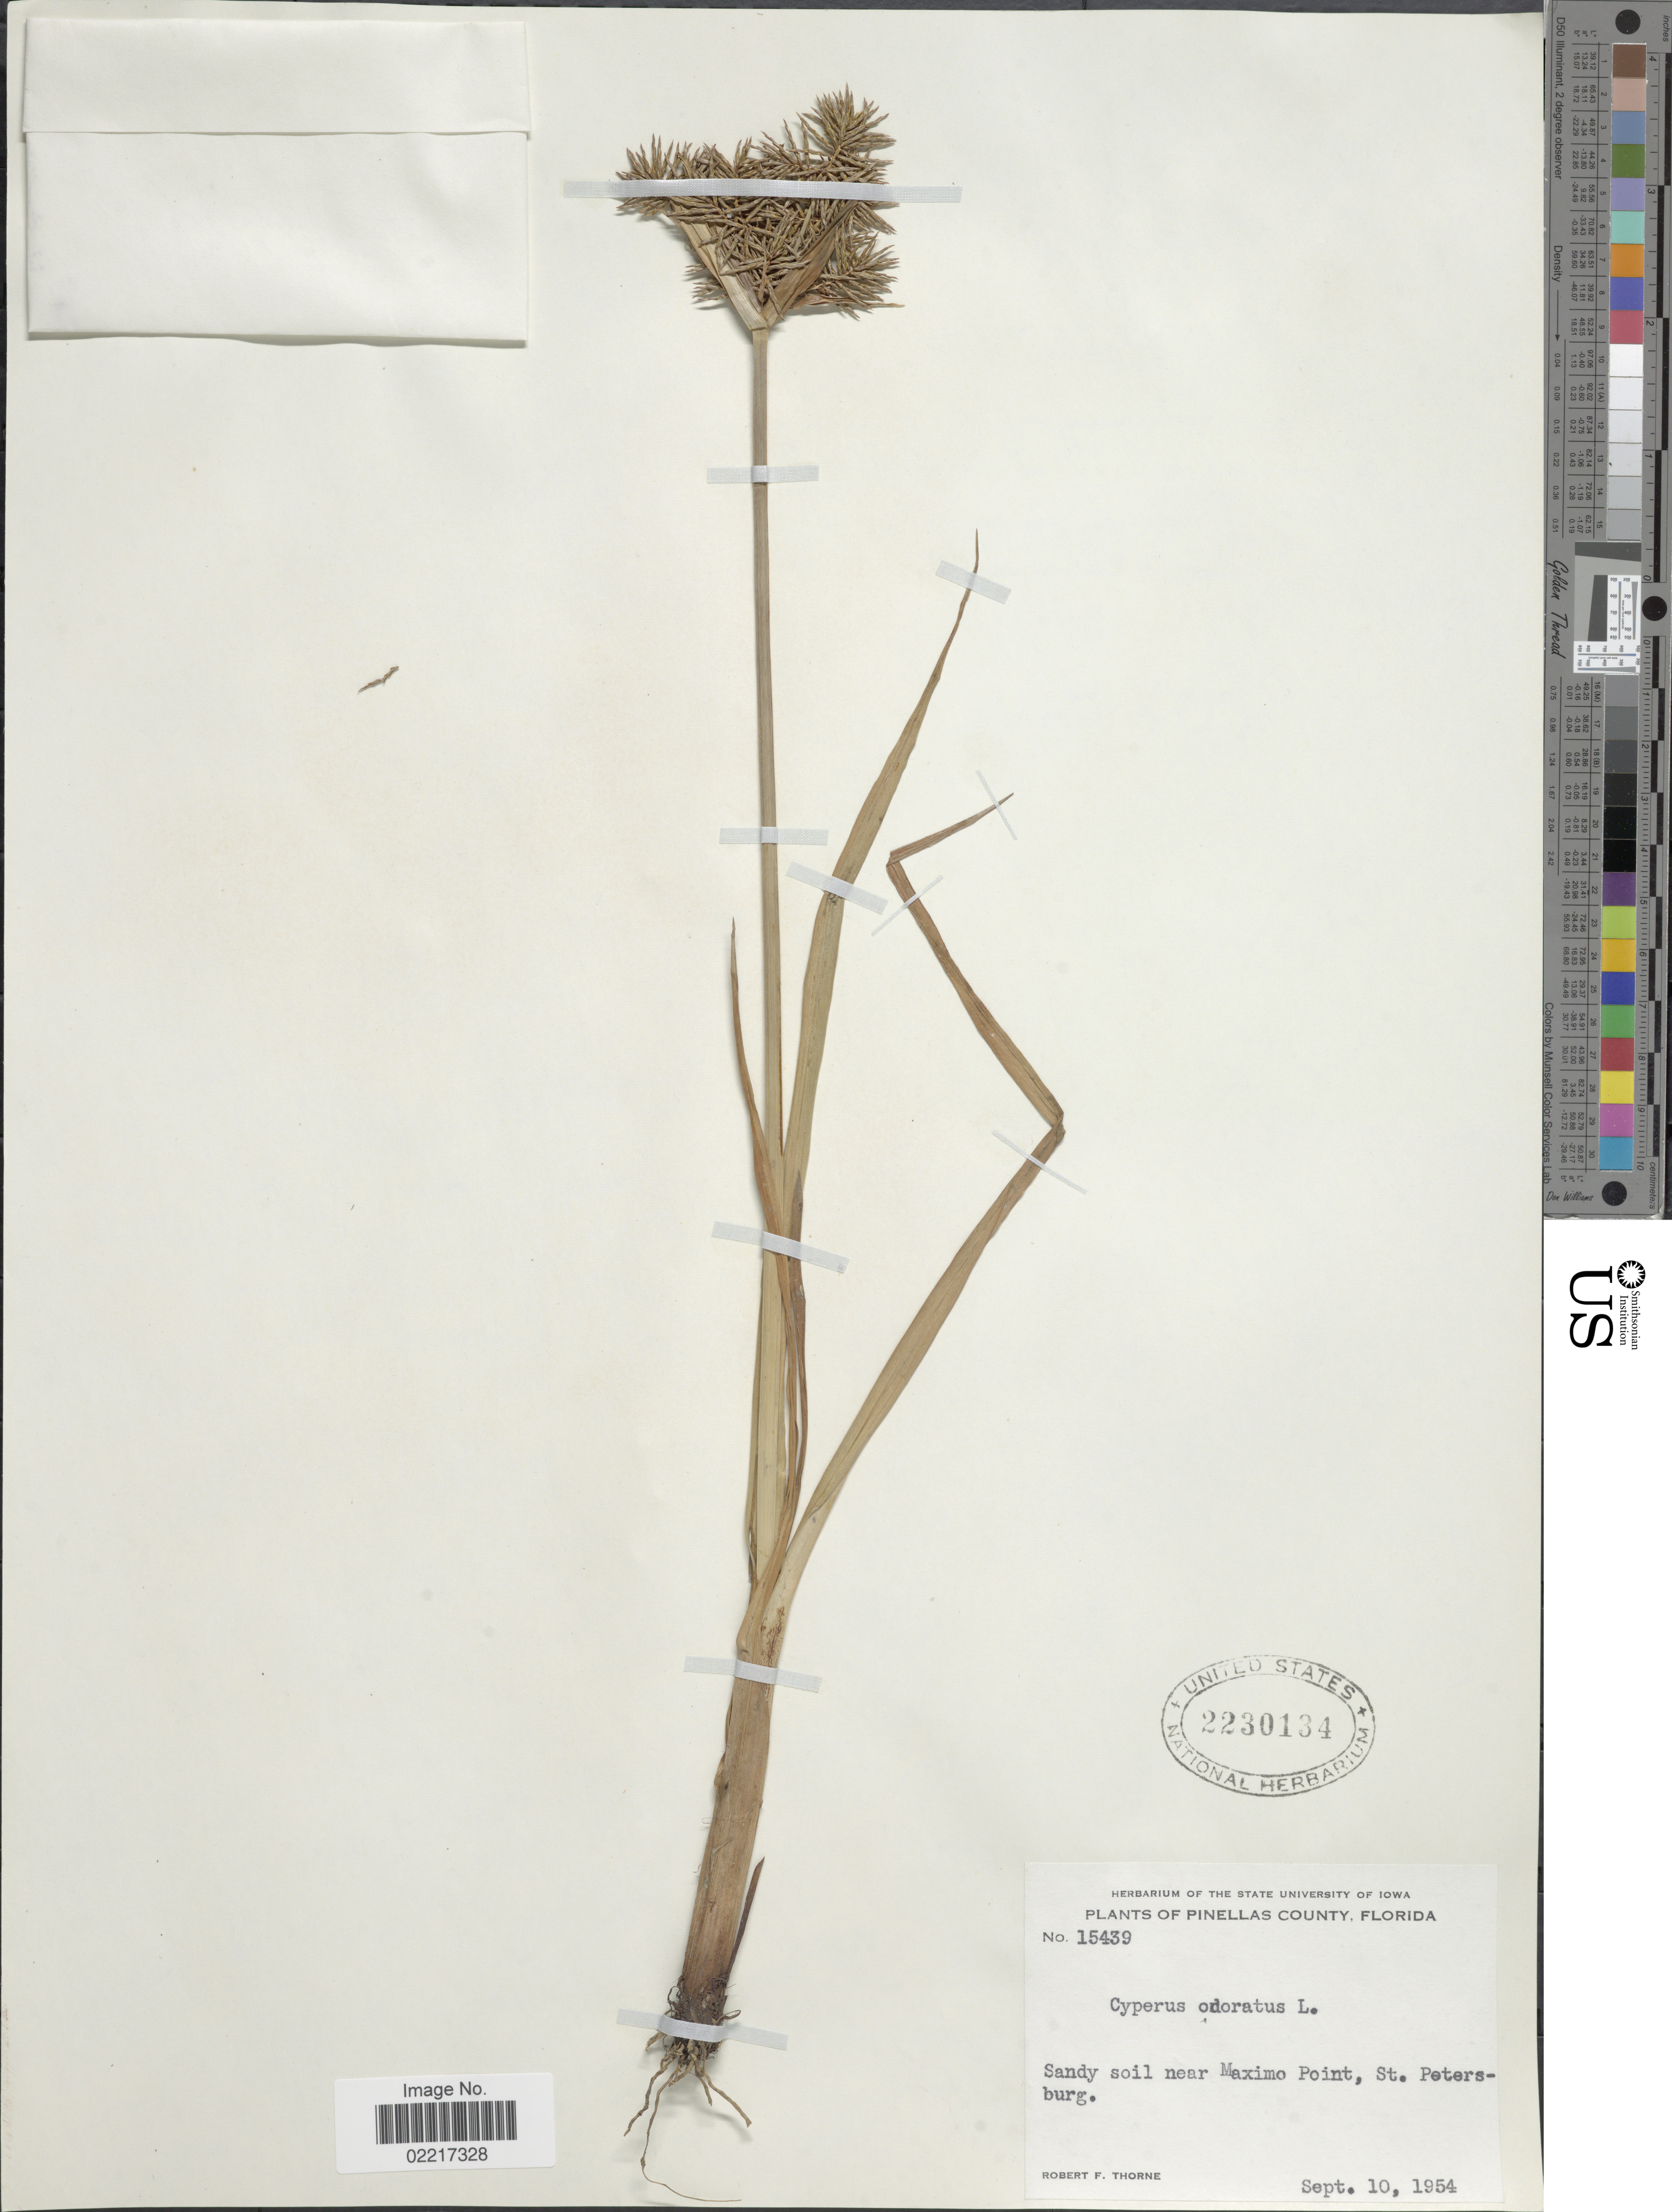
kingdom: Plantae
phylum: Tracheophyta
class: Liliopsida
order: Poales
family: Cyperaceae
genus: Cyperus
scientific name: Cyperus odoratus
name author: L.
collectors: R. F. Thorne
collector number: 15439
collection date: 1954-09-10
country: United States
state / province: Florida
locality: Pinellas County, Sandy soil near Maximo Point, St. Petersburg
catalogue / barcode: US 2230134